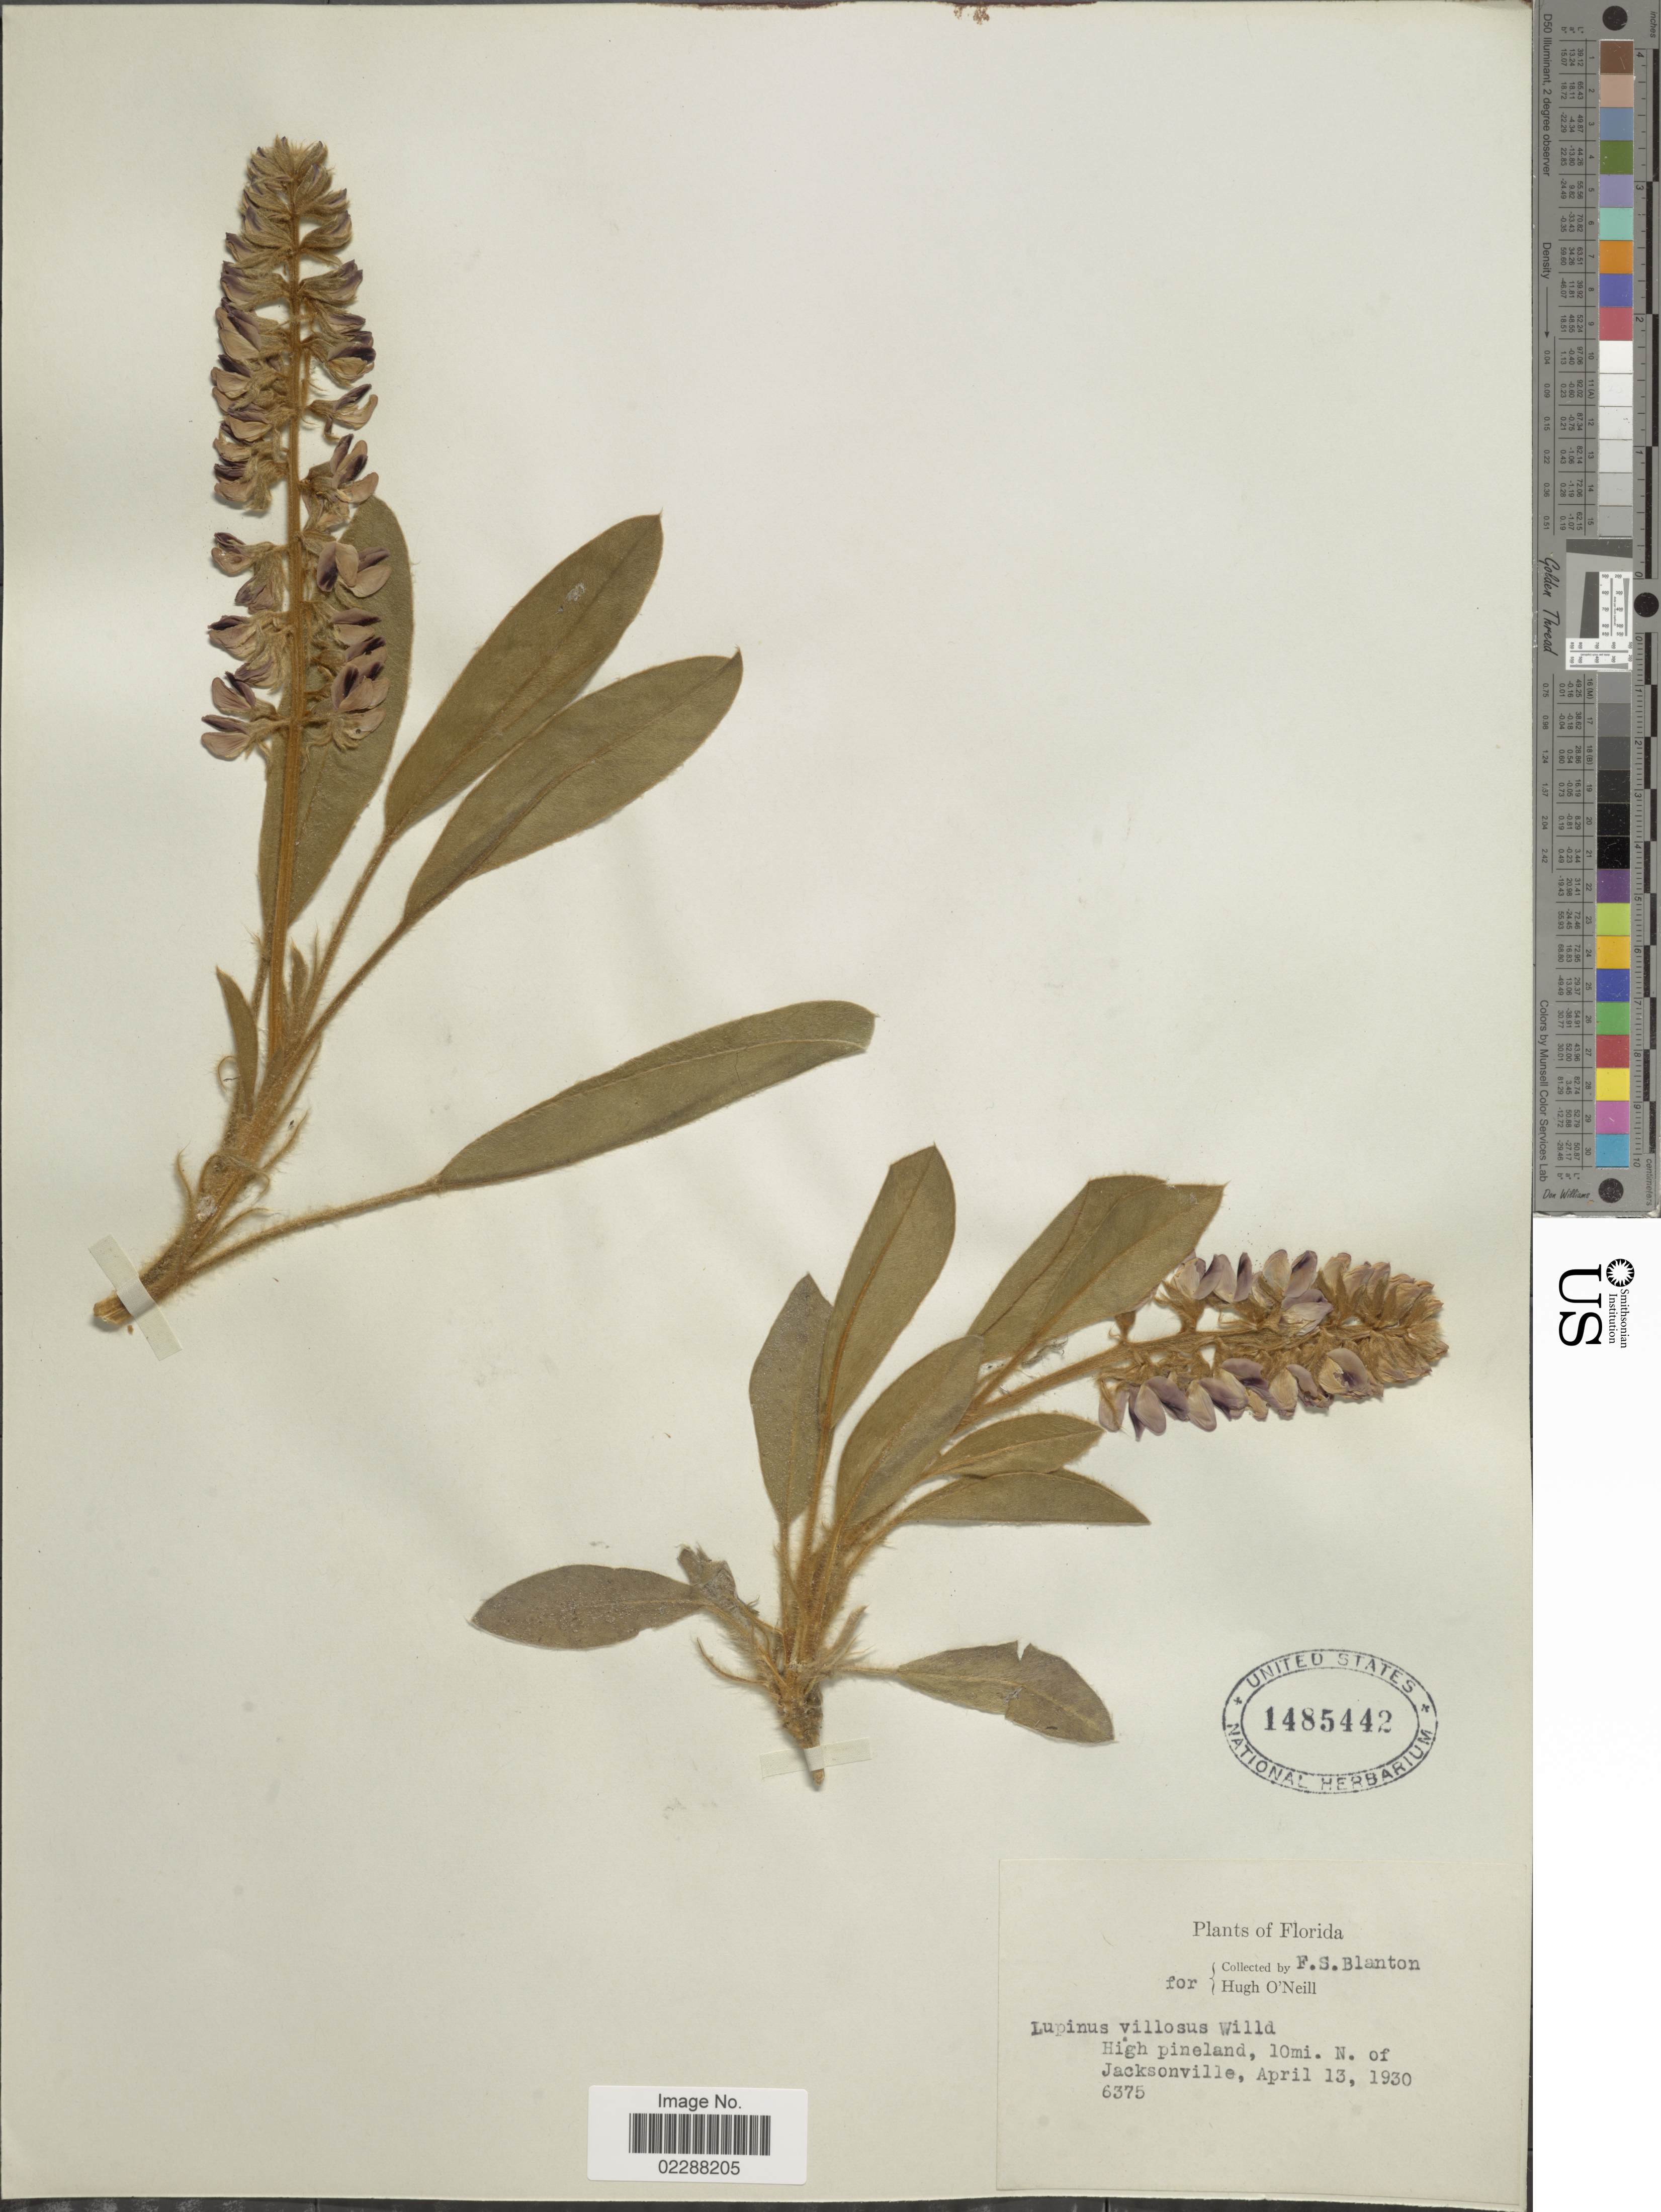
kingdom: Plantae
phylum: Tracheophyta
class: Magnoliopsida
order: Fabales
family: Fabaceae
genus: Lupinus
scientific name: Lupinus villosus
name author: Willd.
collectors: F. S. Blanton & H. O'Neill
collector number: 6375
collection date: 1930-04-13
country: United States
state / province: Florida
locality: High pineland, 10mi. N. of Jacksonville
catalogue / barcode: US 1485442